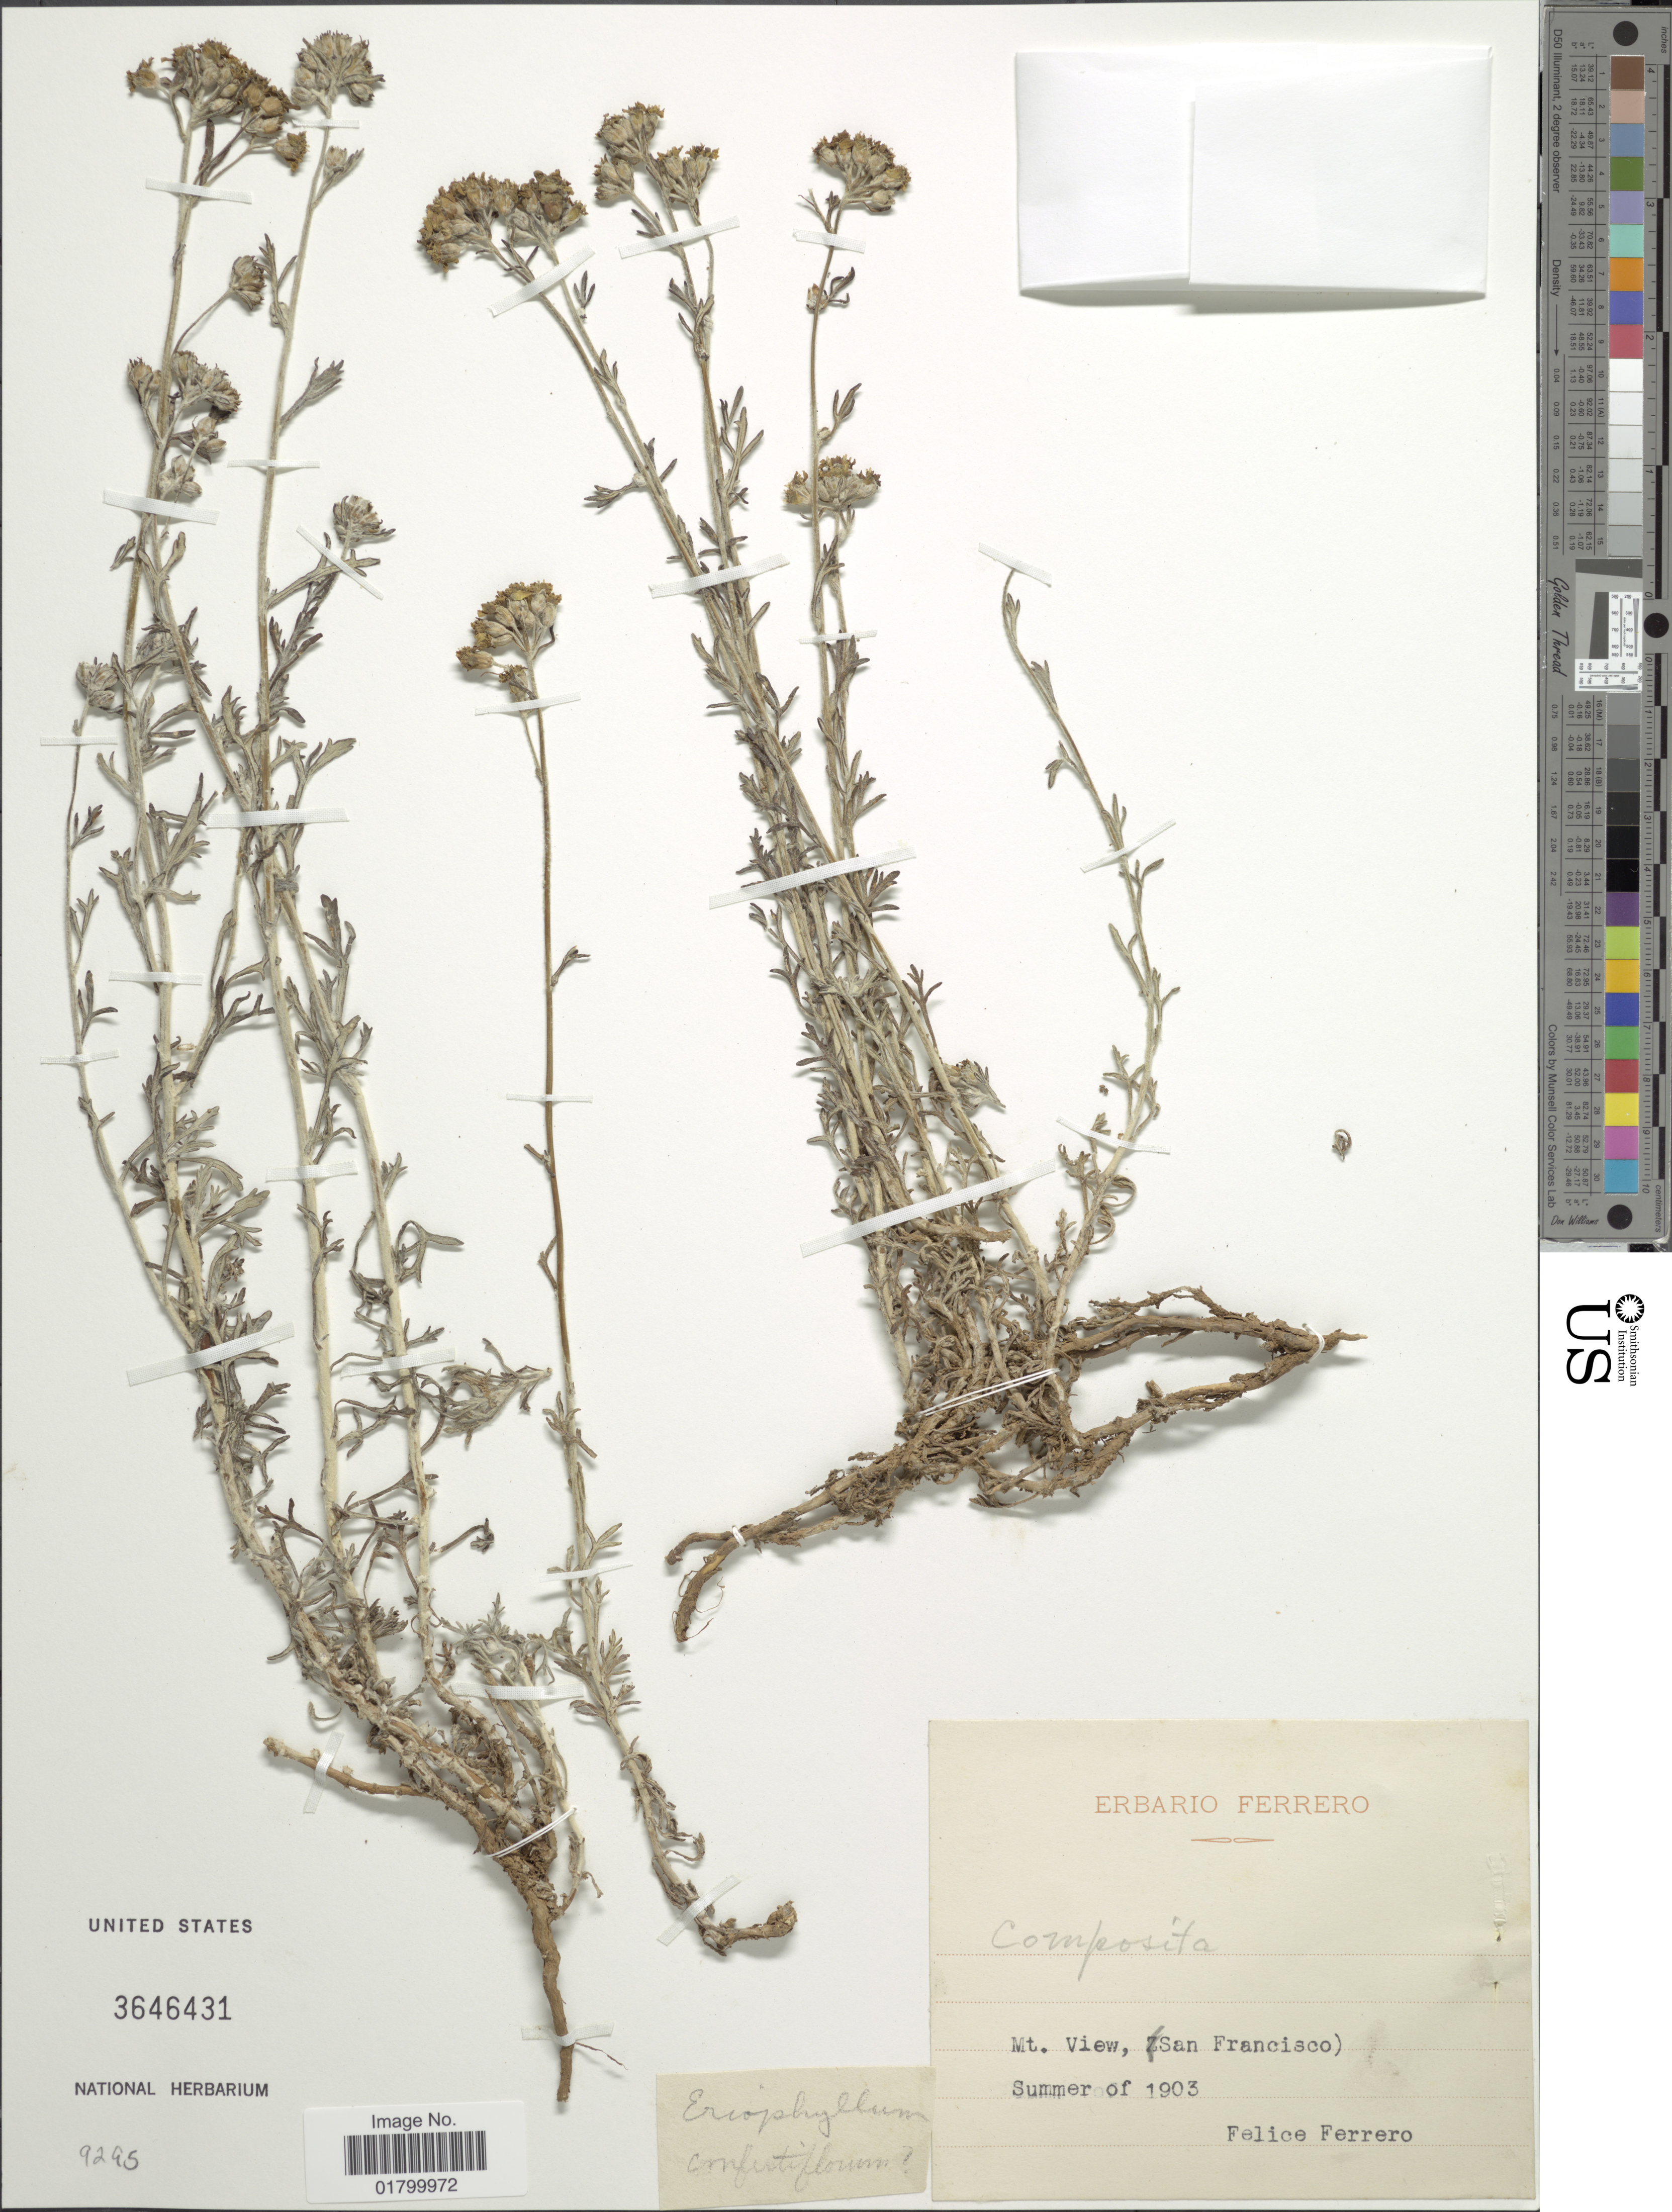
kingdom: Plantae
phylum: Tracheophyta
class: Magnoliopsida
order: Asterales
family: Asteraceae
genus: Eriophyllum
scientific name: Eriophyllum confertiflorum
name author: (DC.) A. Gray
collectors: F. Ferrero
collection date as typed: Summer of 1903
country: United States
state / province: California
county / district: San Francisco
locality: Mt, View (San Francisco)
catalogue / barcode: US 3646431